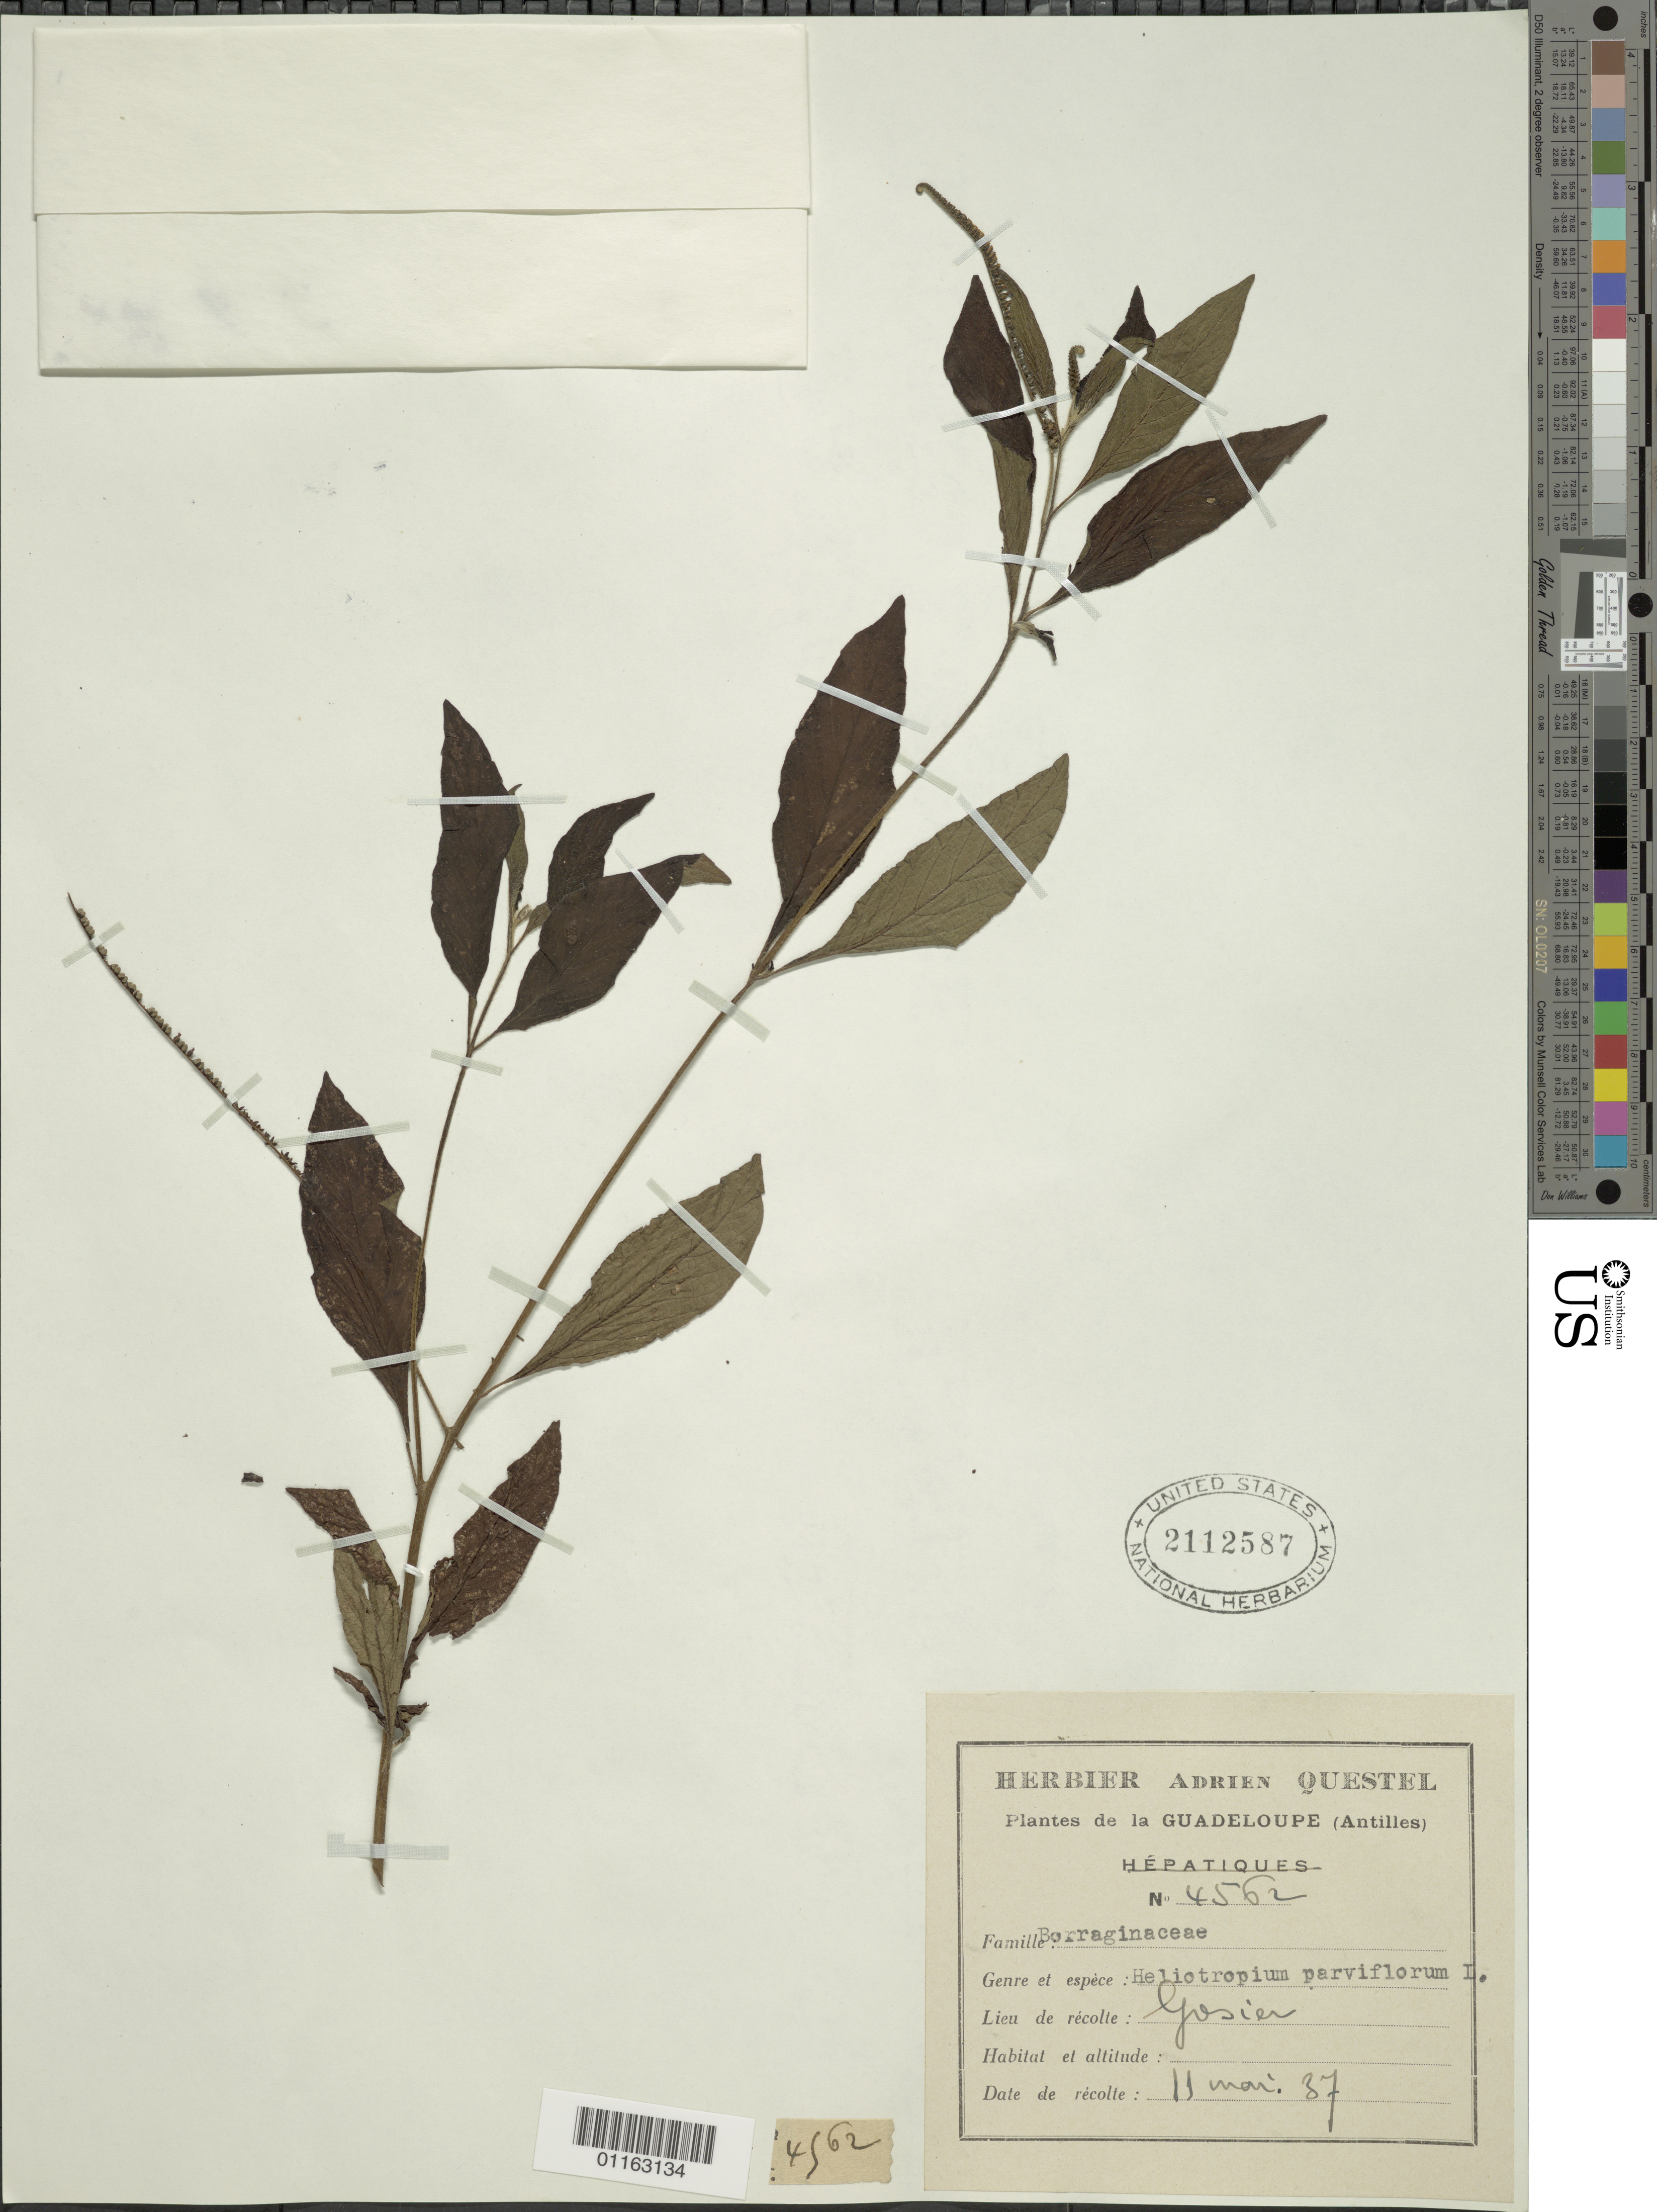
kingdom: Plantae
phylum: Tracheophyta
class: Magnoliopsida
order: Boraginales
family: Heliotropiaceae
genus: Heliotropium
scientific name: Heliotropium parviflorum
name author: L.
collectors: A. Questel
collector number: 4562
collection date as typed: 11 Mar 1937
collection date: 1937-03-11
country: Guadeloupe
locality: Gosia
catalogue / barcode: US 2112587